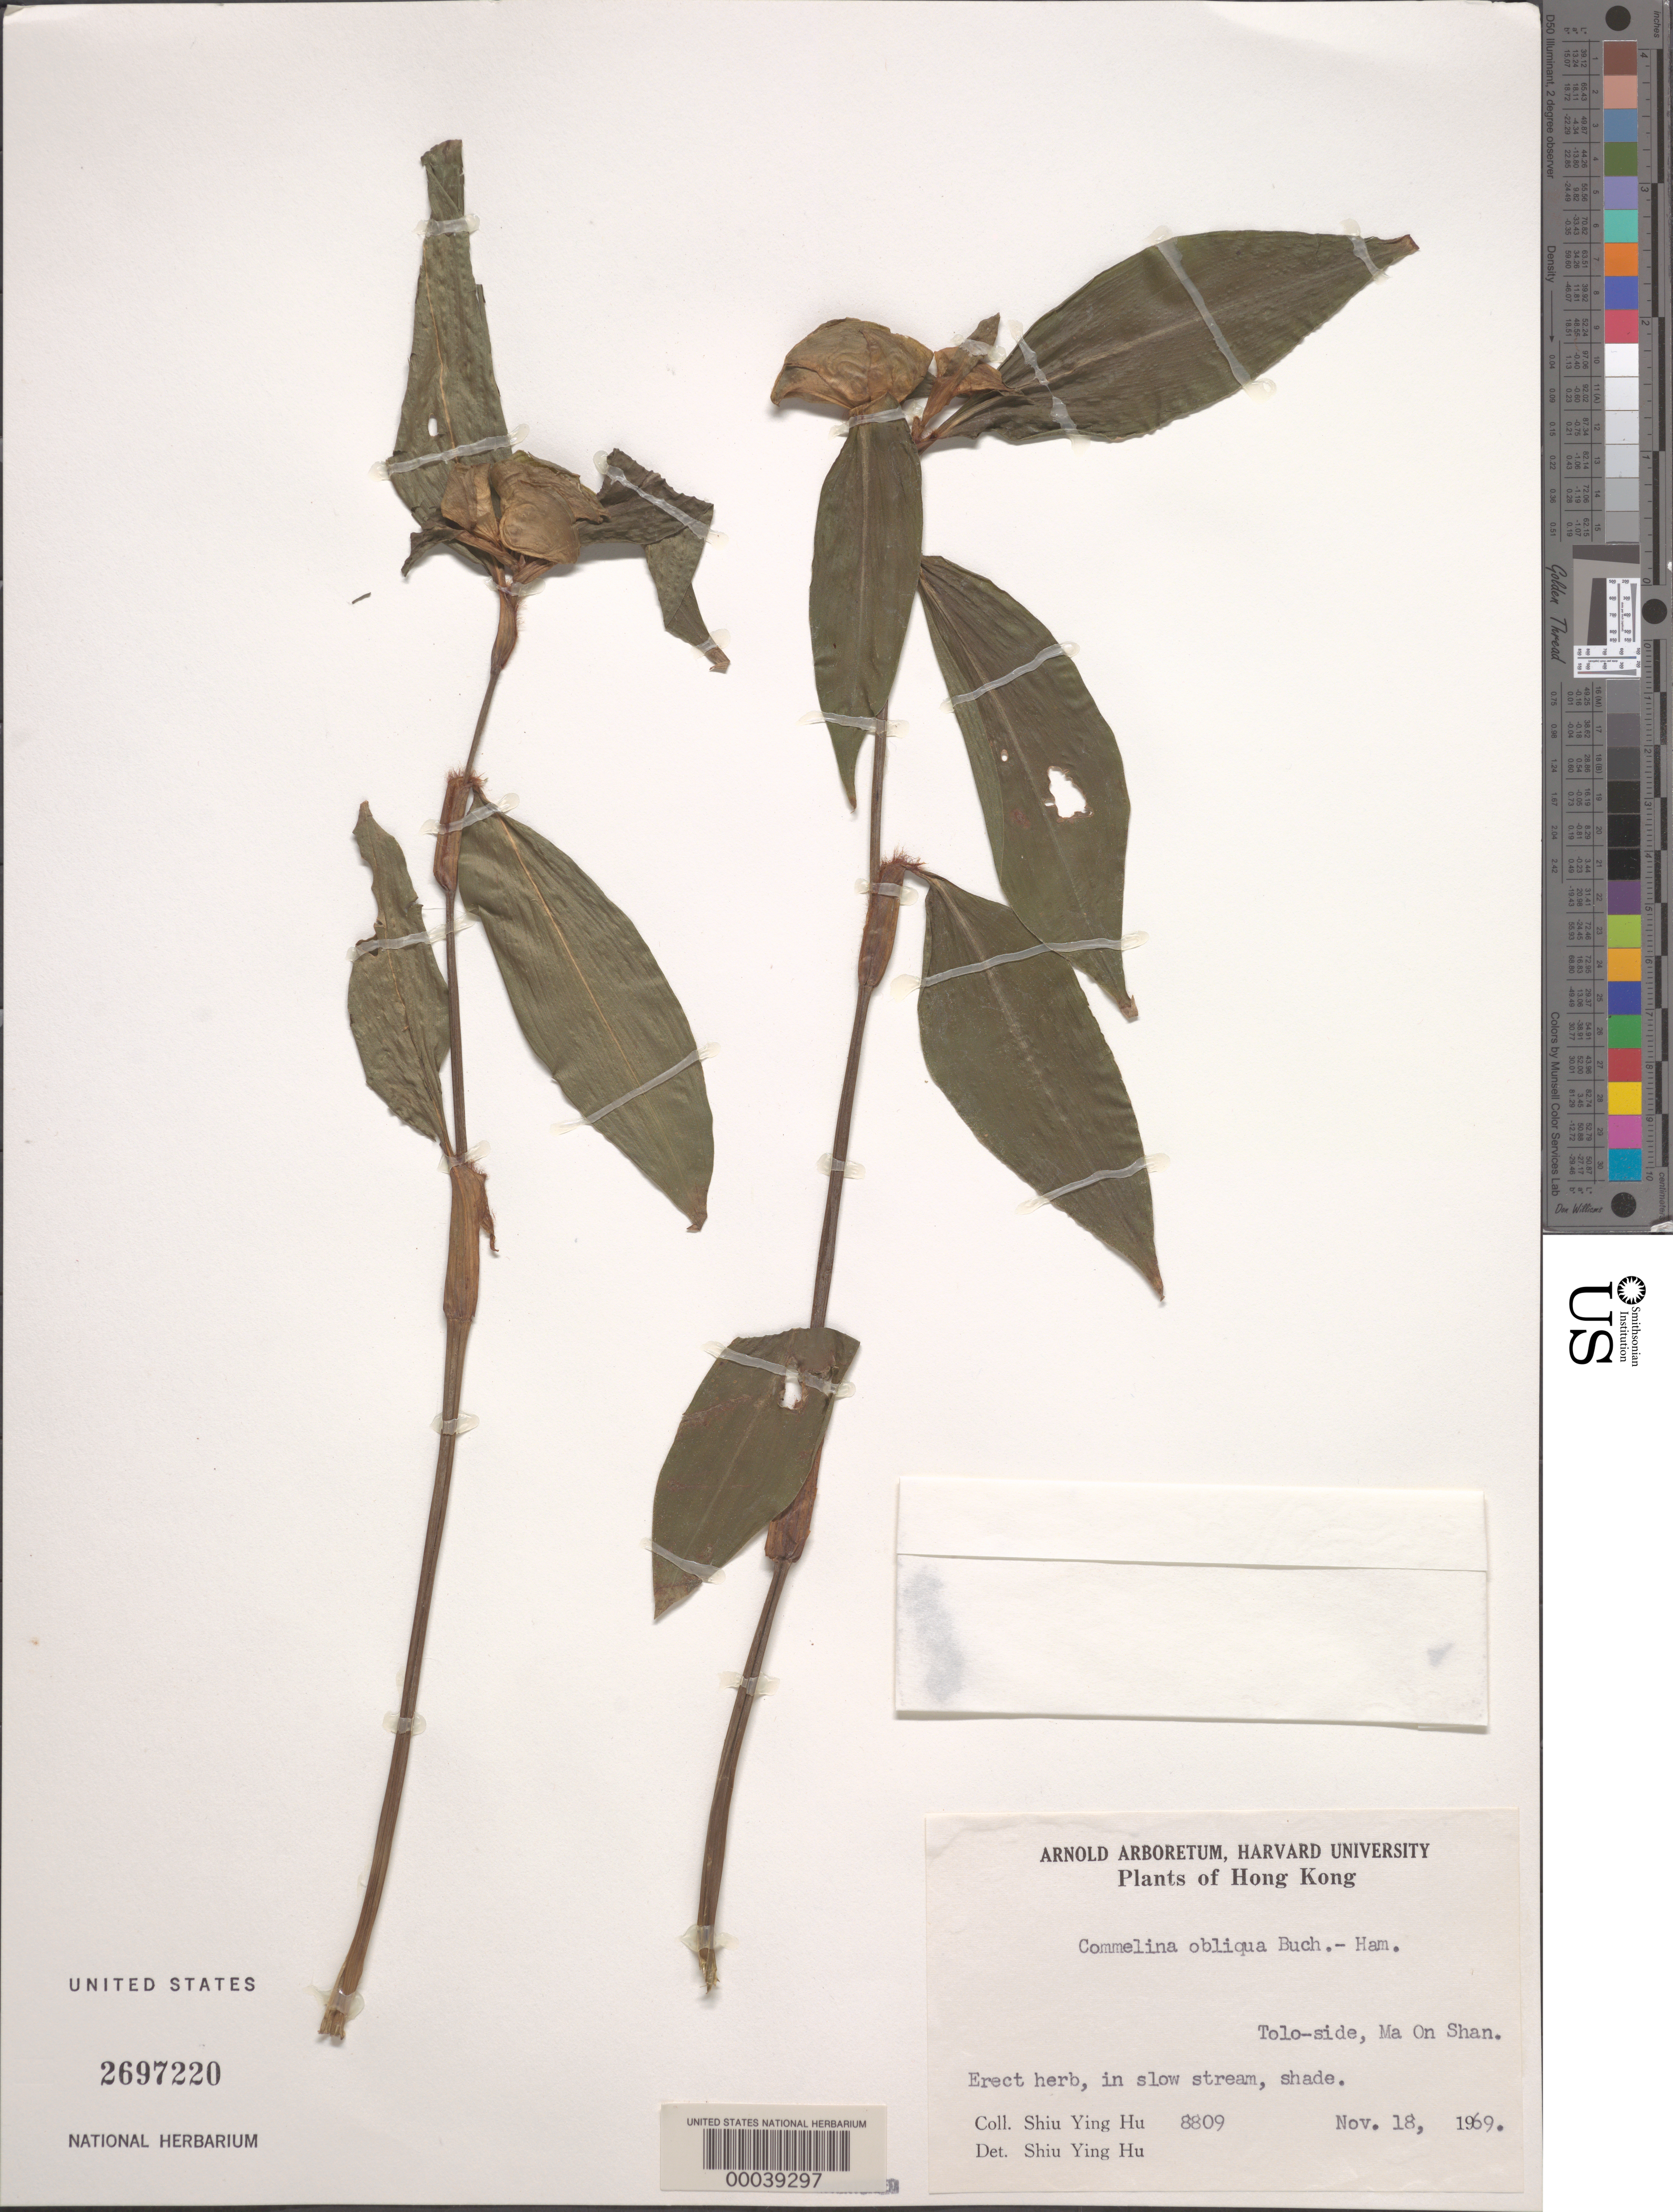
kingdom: Plantae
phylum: Tracheophyta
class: Liliopsida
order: Commelinales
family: Commelinaceae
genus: Commelina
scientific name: Commelina paludosa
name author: Blume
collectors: S. Y. Hu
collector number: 8809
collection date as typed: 18 Nov 1969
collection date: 1969-11-18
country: China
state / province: Hong Kong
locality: Tolo-side, ma on shan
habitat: Shaded area in slow stream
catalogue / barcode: US 2697220